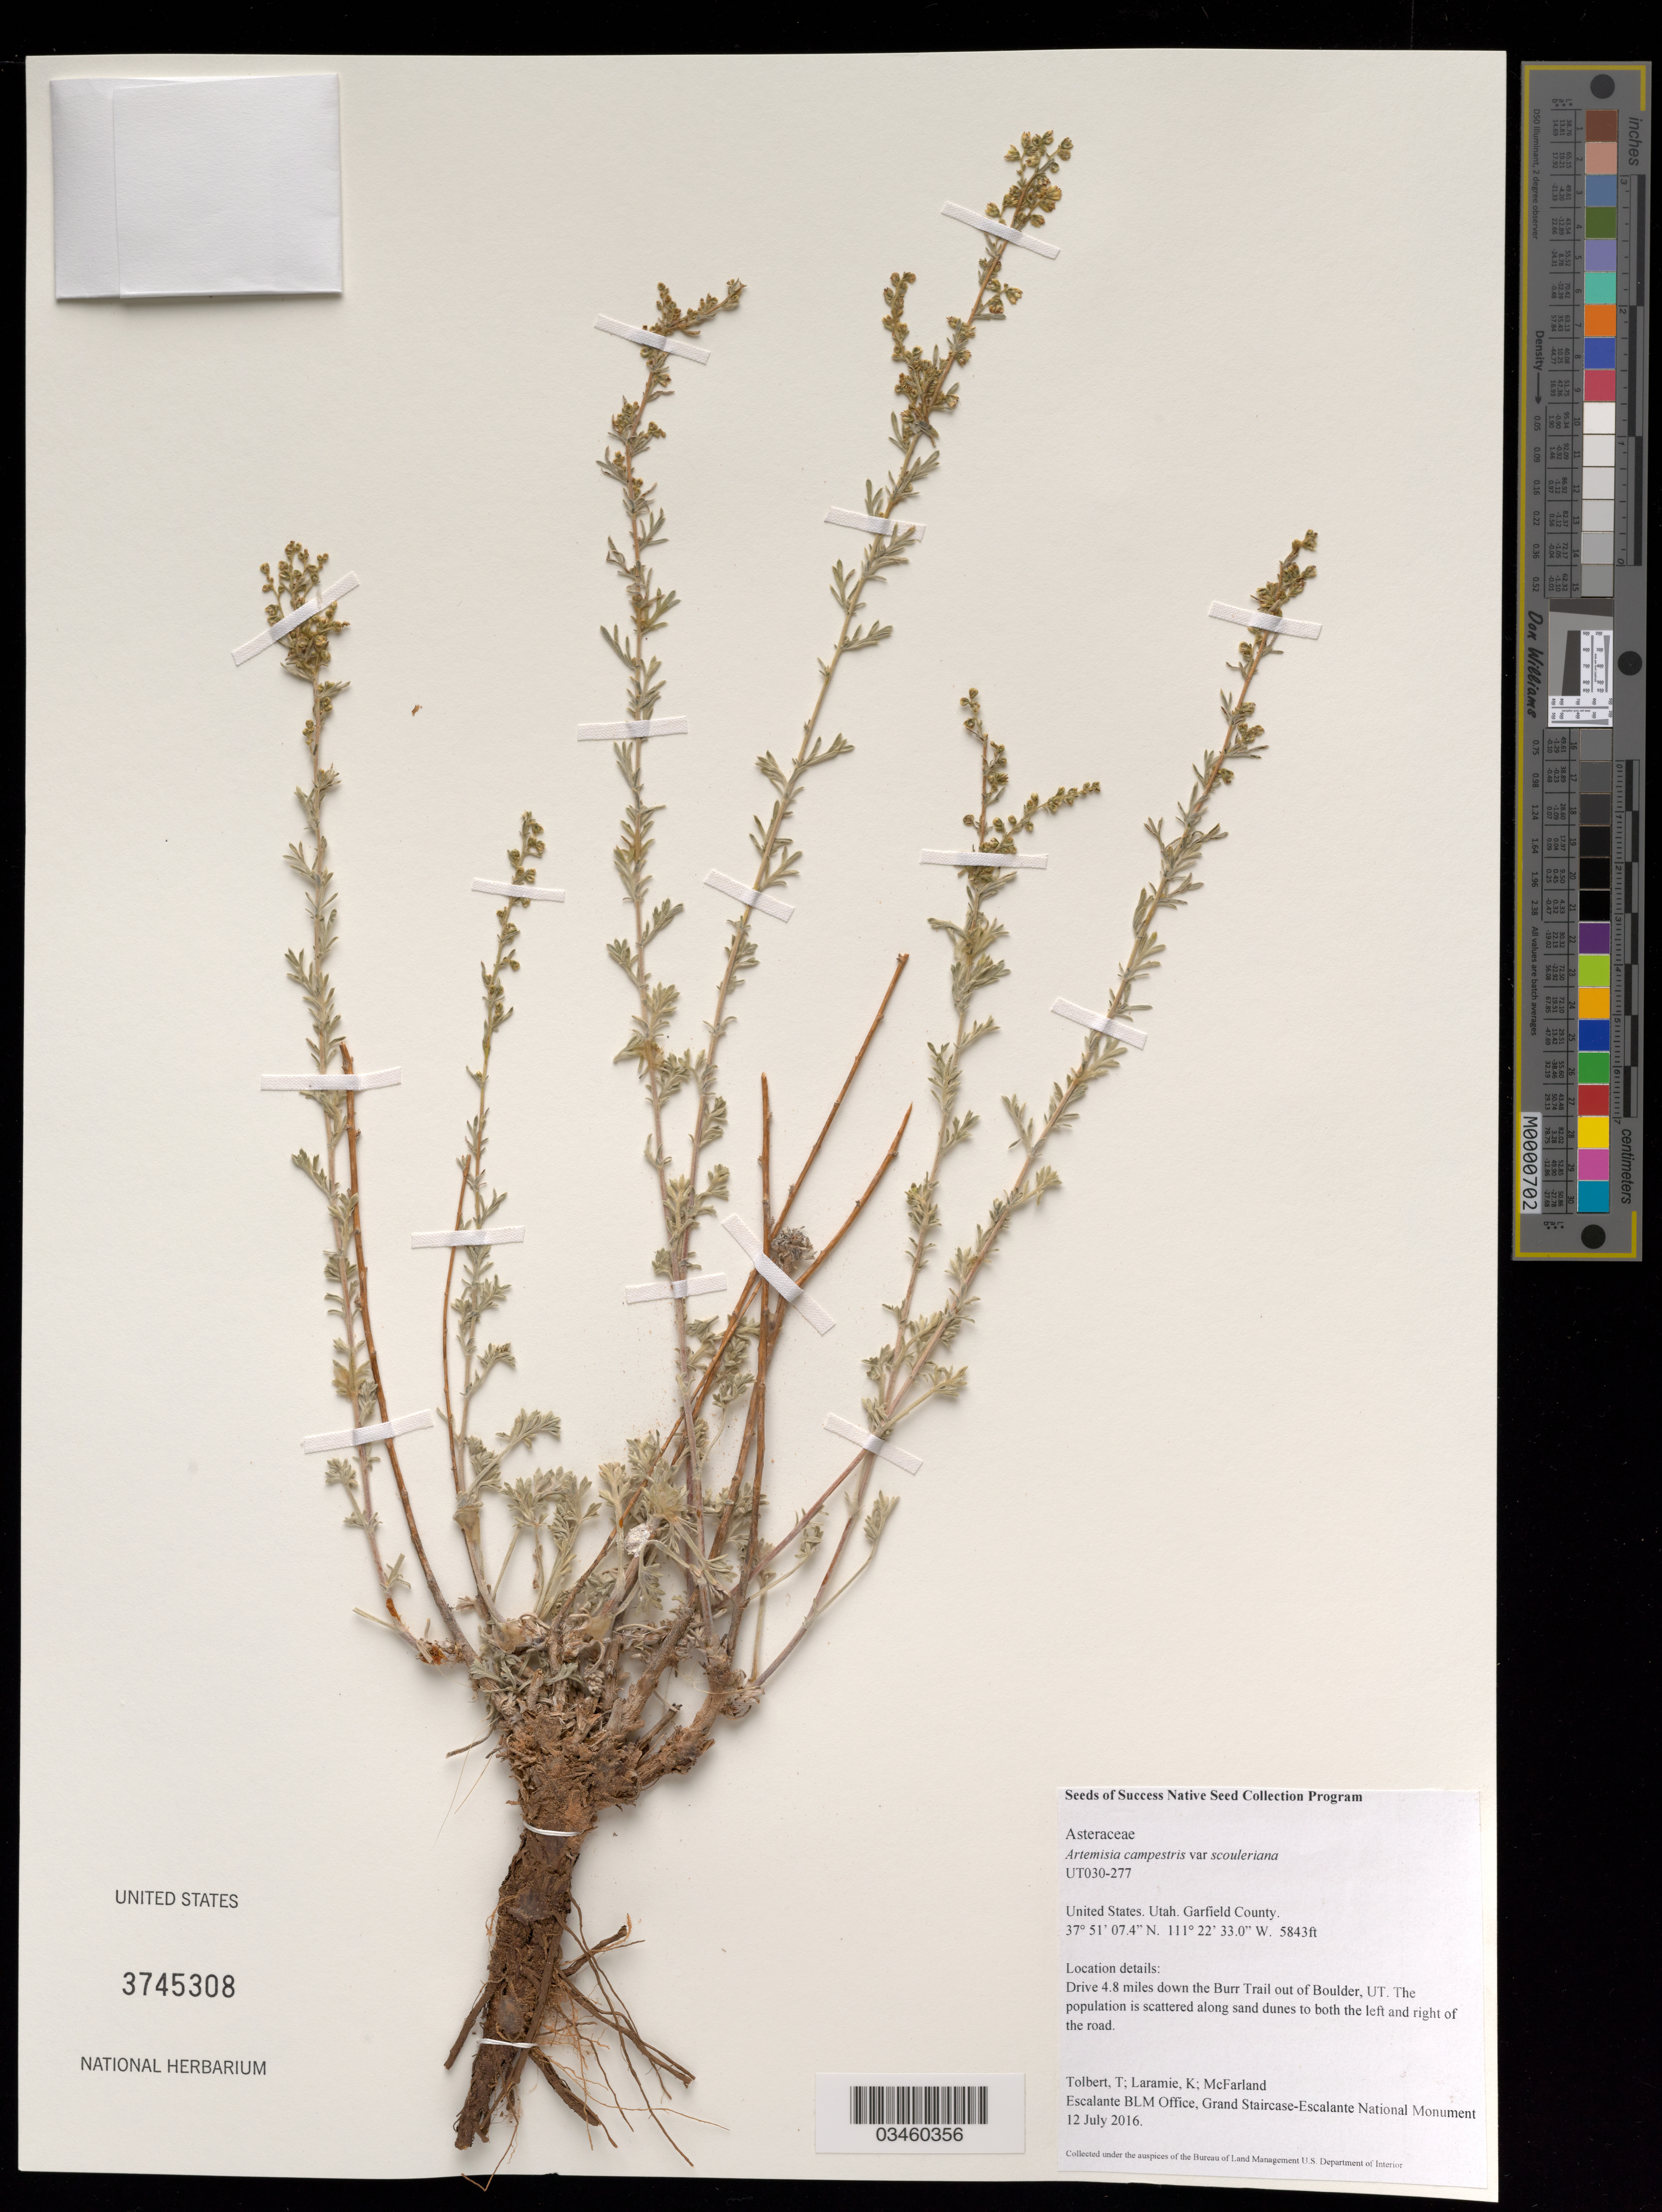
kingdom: Plantae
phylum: Tracheophyta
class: Magnoliopsida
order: Asterales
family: Asteraceae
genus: Artemisia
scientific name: Artemisia campestris var. scouleriana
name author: (Besser) Cronquist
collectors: T. Tolbert, K. Laramie & L. McFarland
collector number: UT030-277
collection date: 2016-07-12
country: United States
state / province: Utah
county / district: Garfield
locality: Burr Trail out of Boulder, UT.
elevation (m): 1781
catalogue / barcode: US 3745308